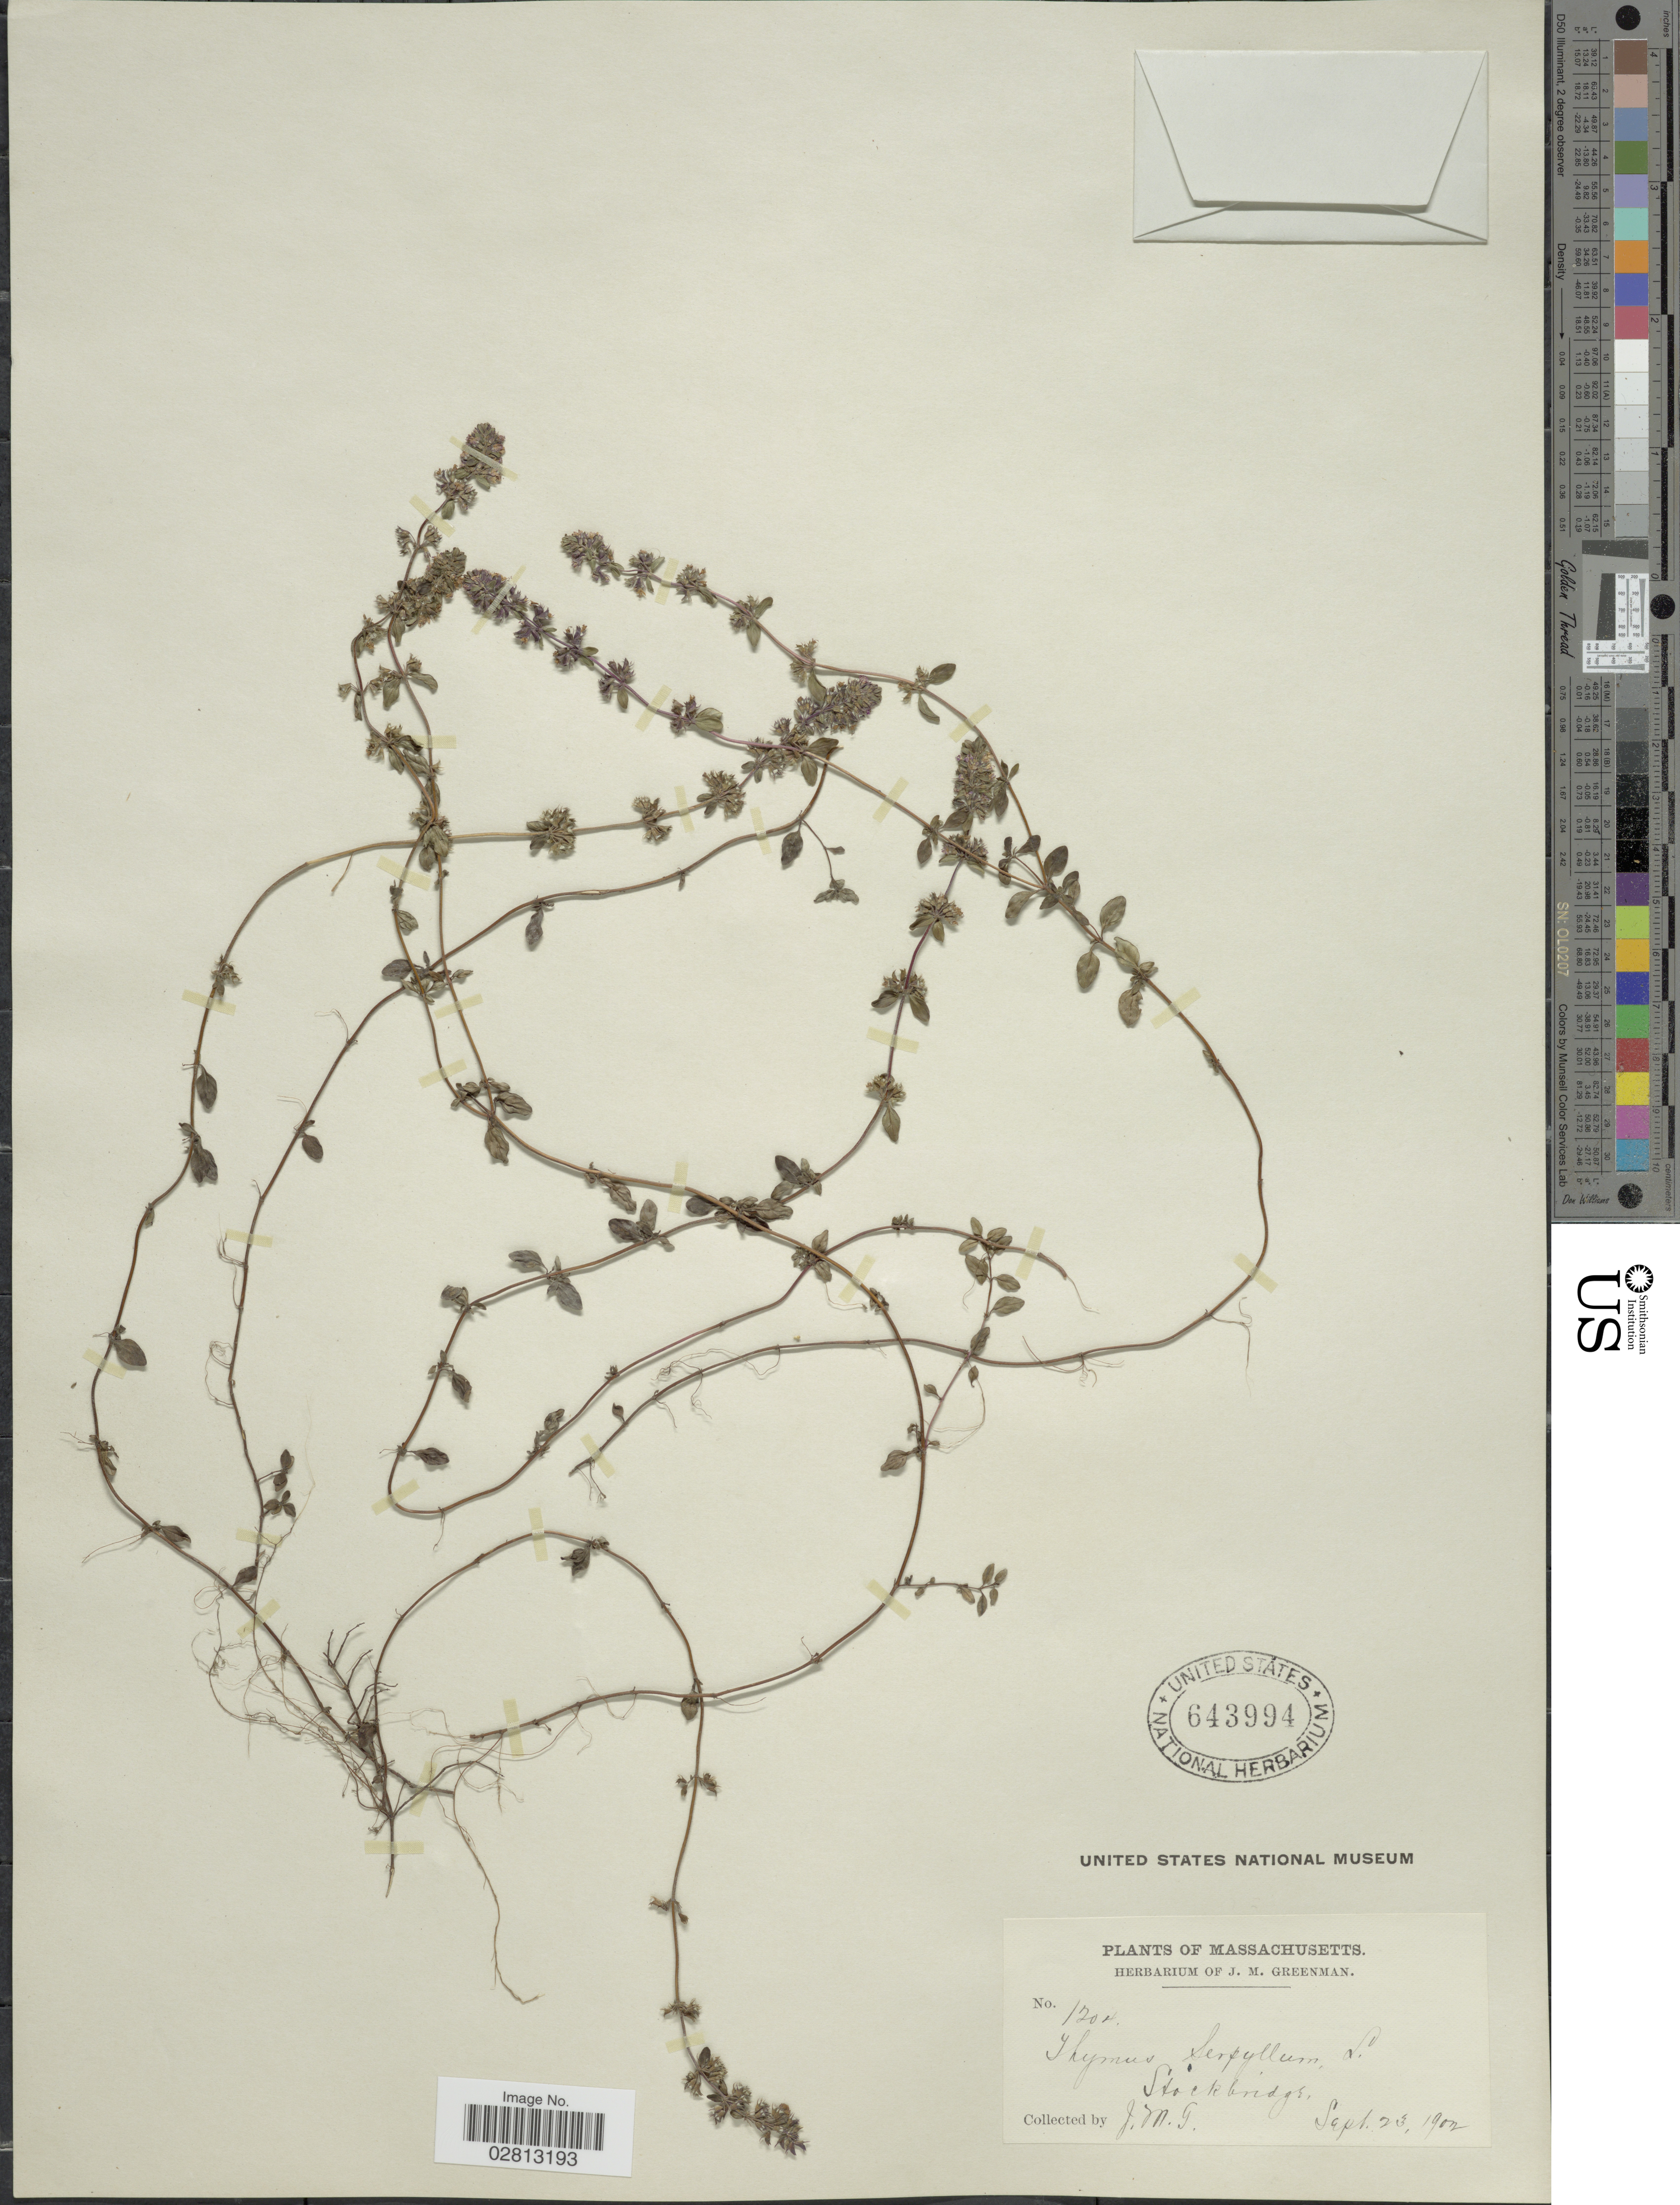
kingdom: Plantae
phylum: Tracheophyta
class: Magnoliopsida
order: Lamiales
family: Lamiaceae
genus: Thymus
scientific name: Thymus serpyllum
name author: L.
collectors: J. M. Greenman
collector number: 1204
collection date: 1902-09-23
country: United States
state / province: Massachusetts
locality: Stockbridge.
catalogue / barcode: US 643994